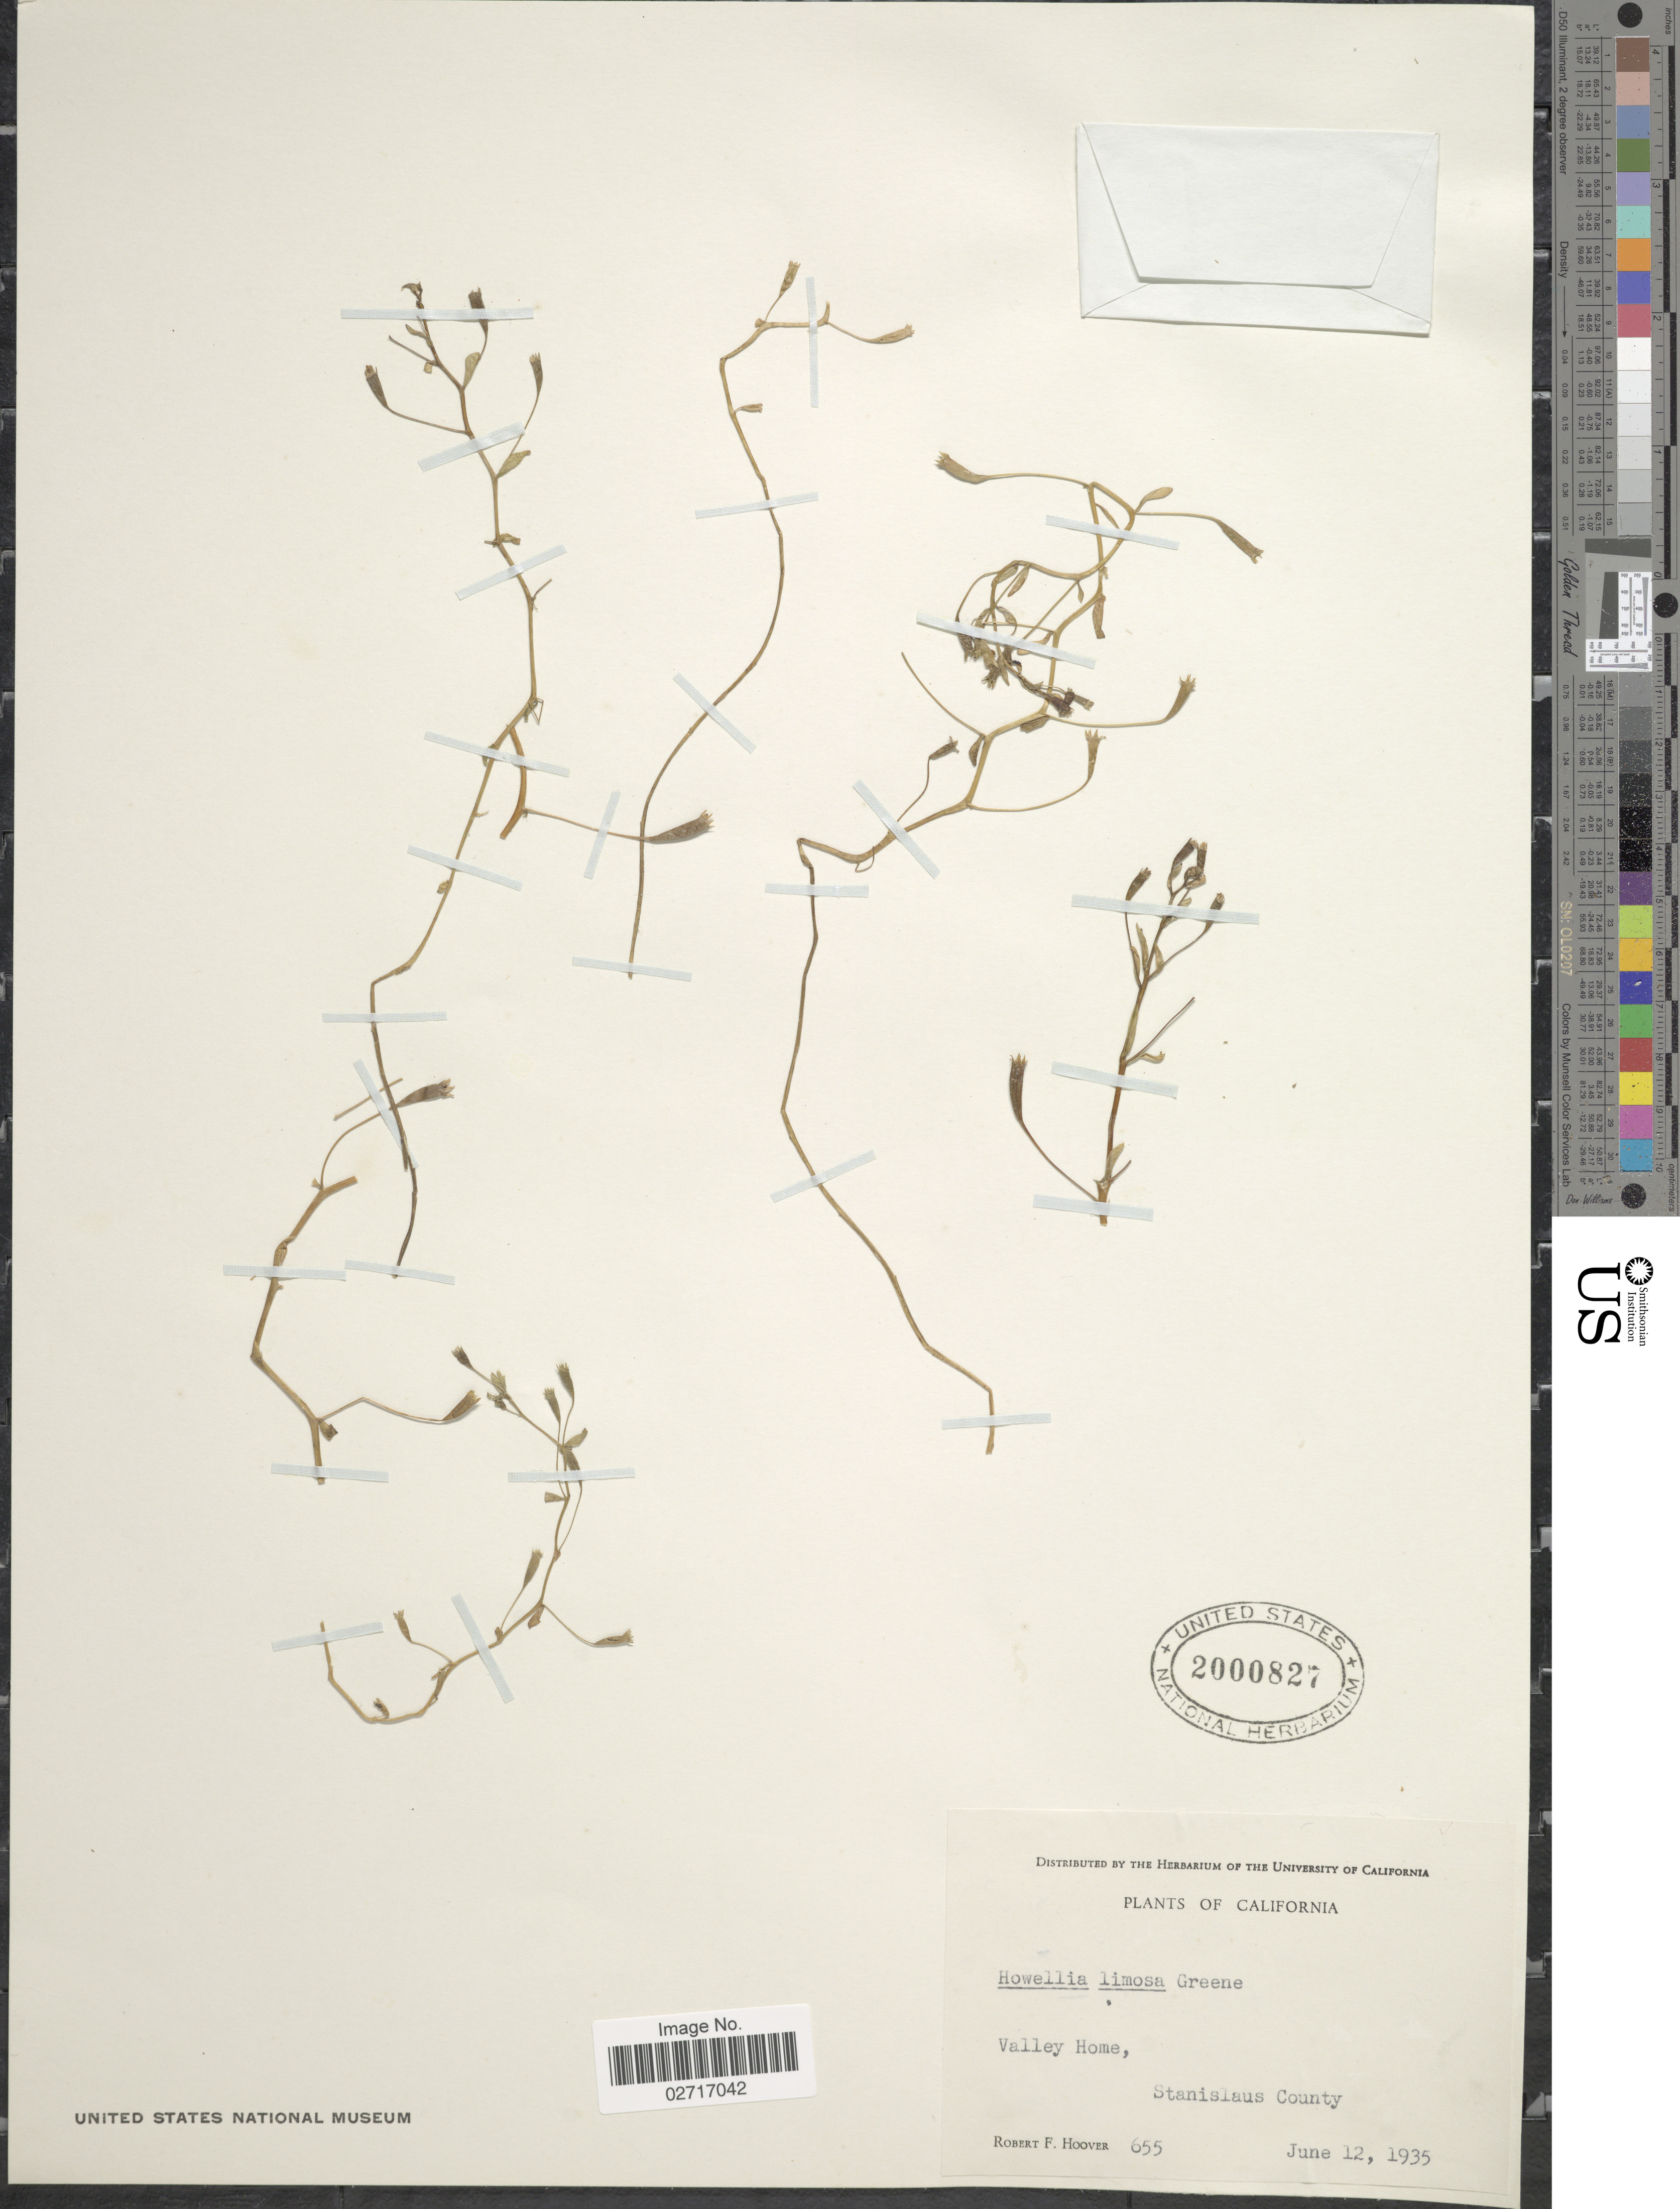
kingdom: Plantae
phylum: Tracheophyta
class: Magnoliopsida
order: Asterales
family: Campanulaceae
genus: Legenere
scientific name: Legenere limosa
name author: (S.W. Greene) McVaugh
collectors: R. F. Hoover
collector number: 655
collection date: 1935-06-12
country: United States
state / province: California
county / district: Stanislaus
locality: Valley Home, Stanislaus County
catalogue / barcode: US 2000827